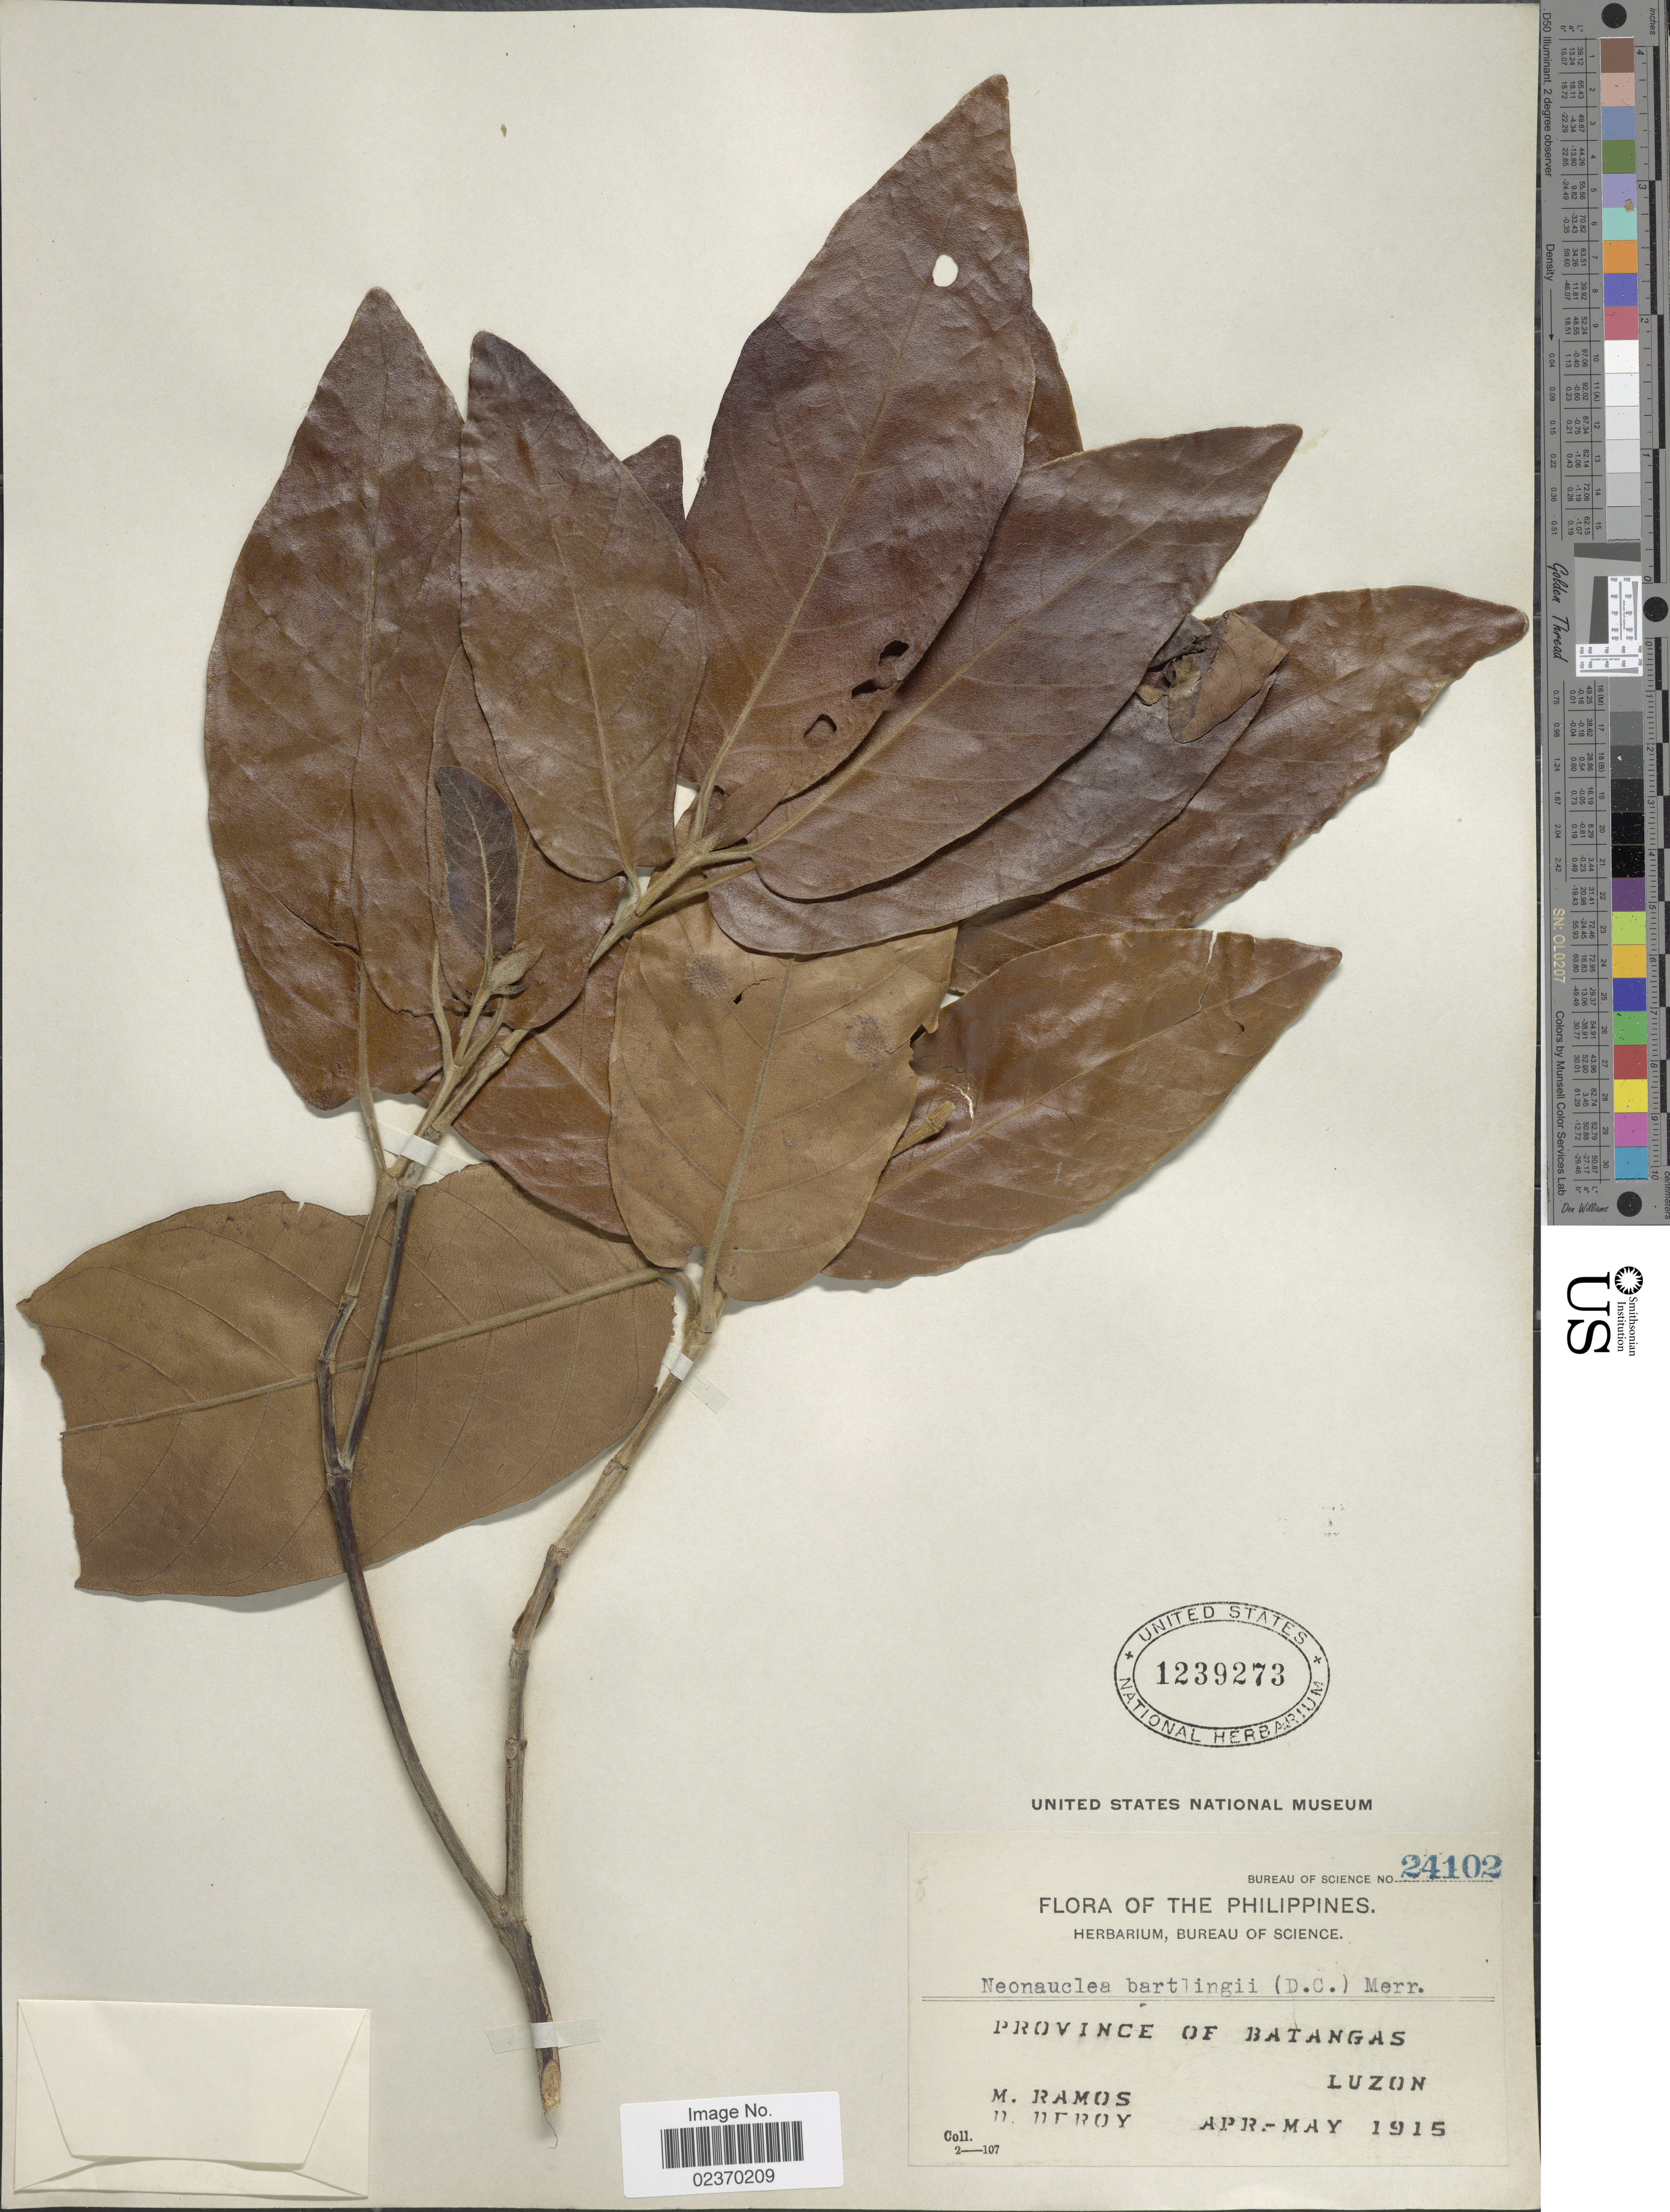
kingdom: Plantae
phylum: Tracheophyta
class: Magnoliopsida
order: Gentianales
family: Rubiaceae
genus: Neonauclea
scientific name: Neonauclea bartlingii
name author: (DC.) Merr.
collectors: M. Ramos & D. Deroy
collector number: Bureau of Science 24102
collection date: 1915-04/1915-05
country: Philippines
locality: Province of Batangas, Luzon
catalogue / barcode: US 1239273